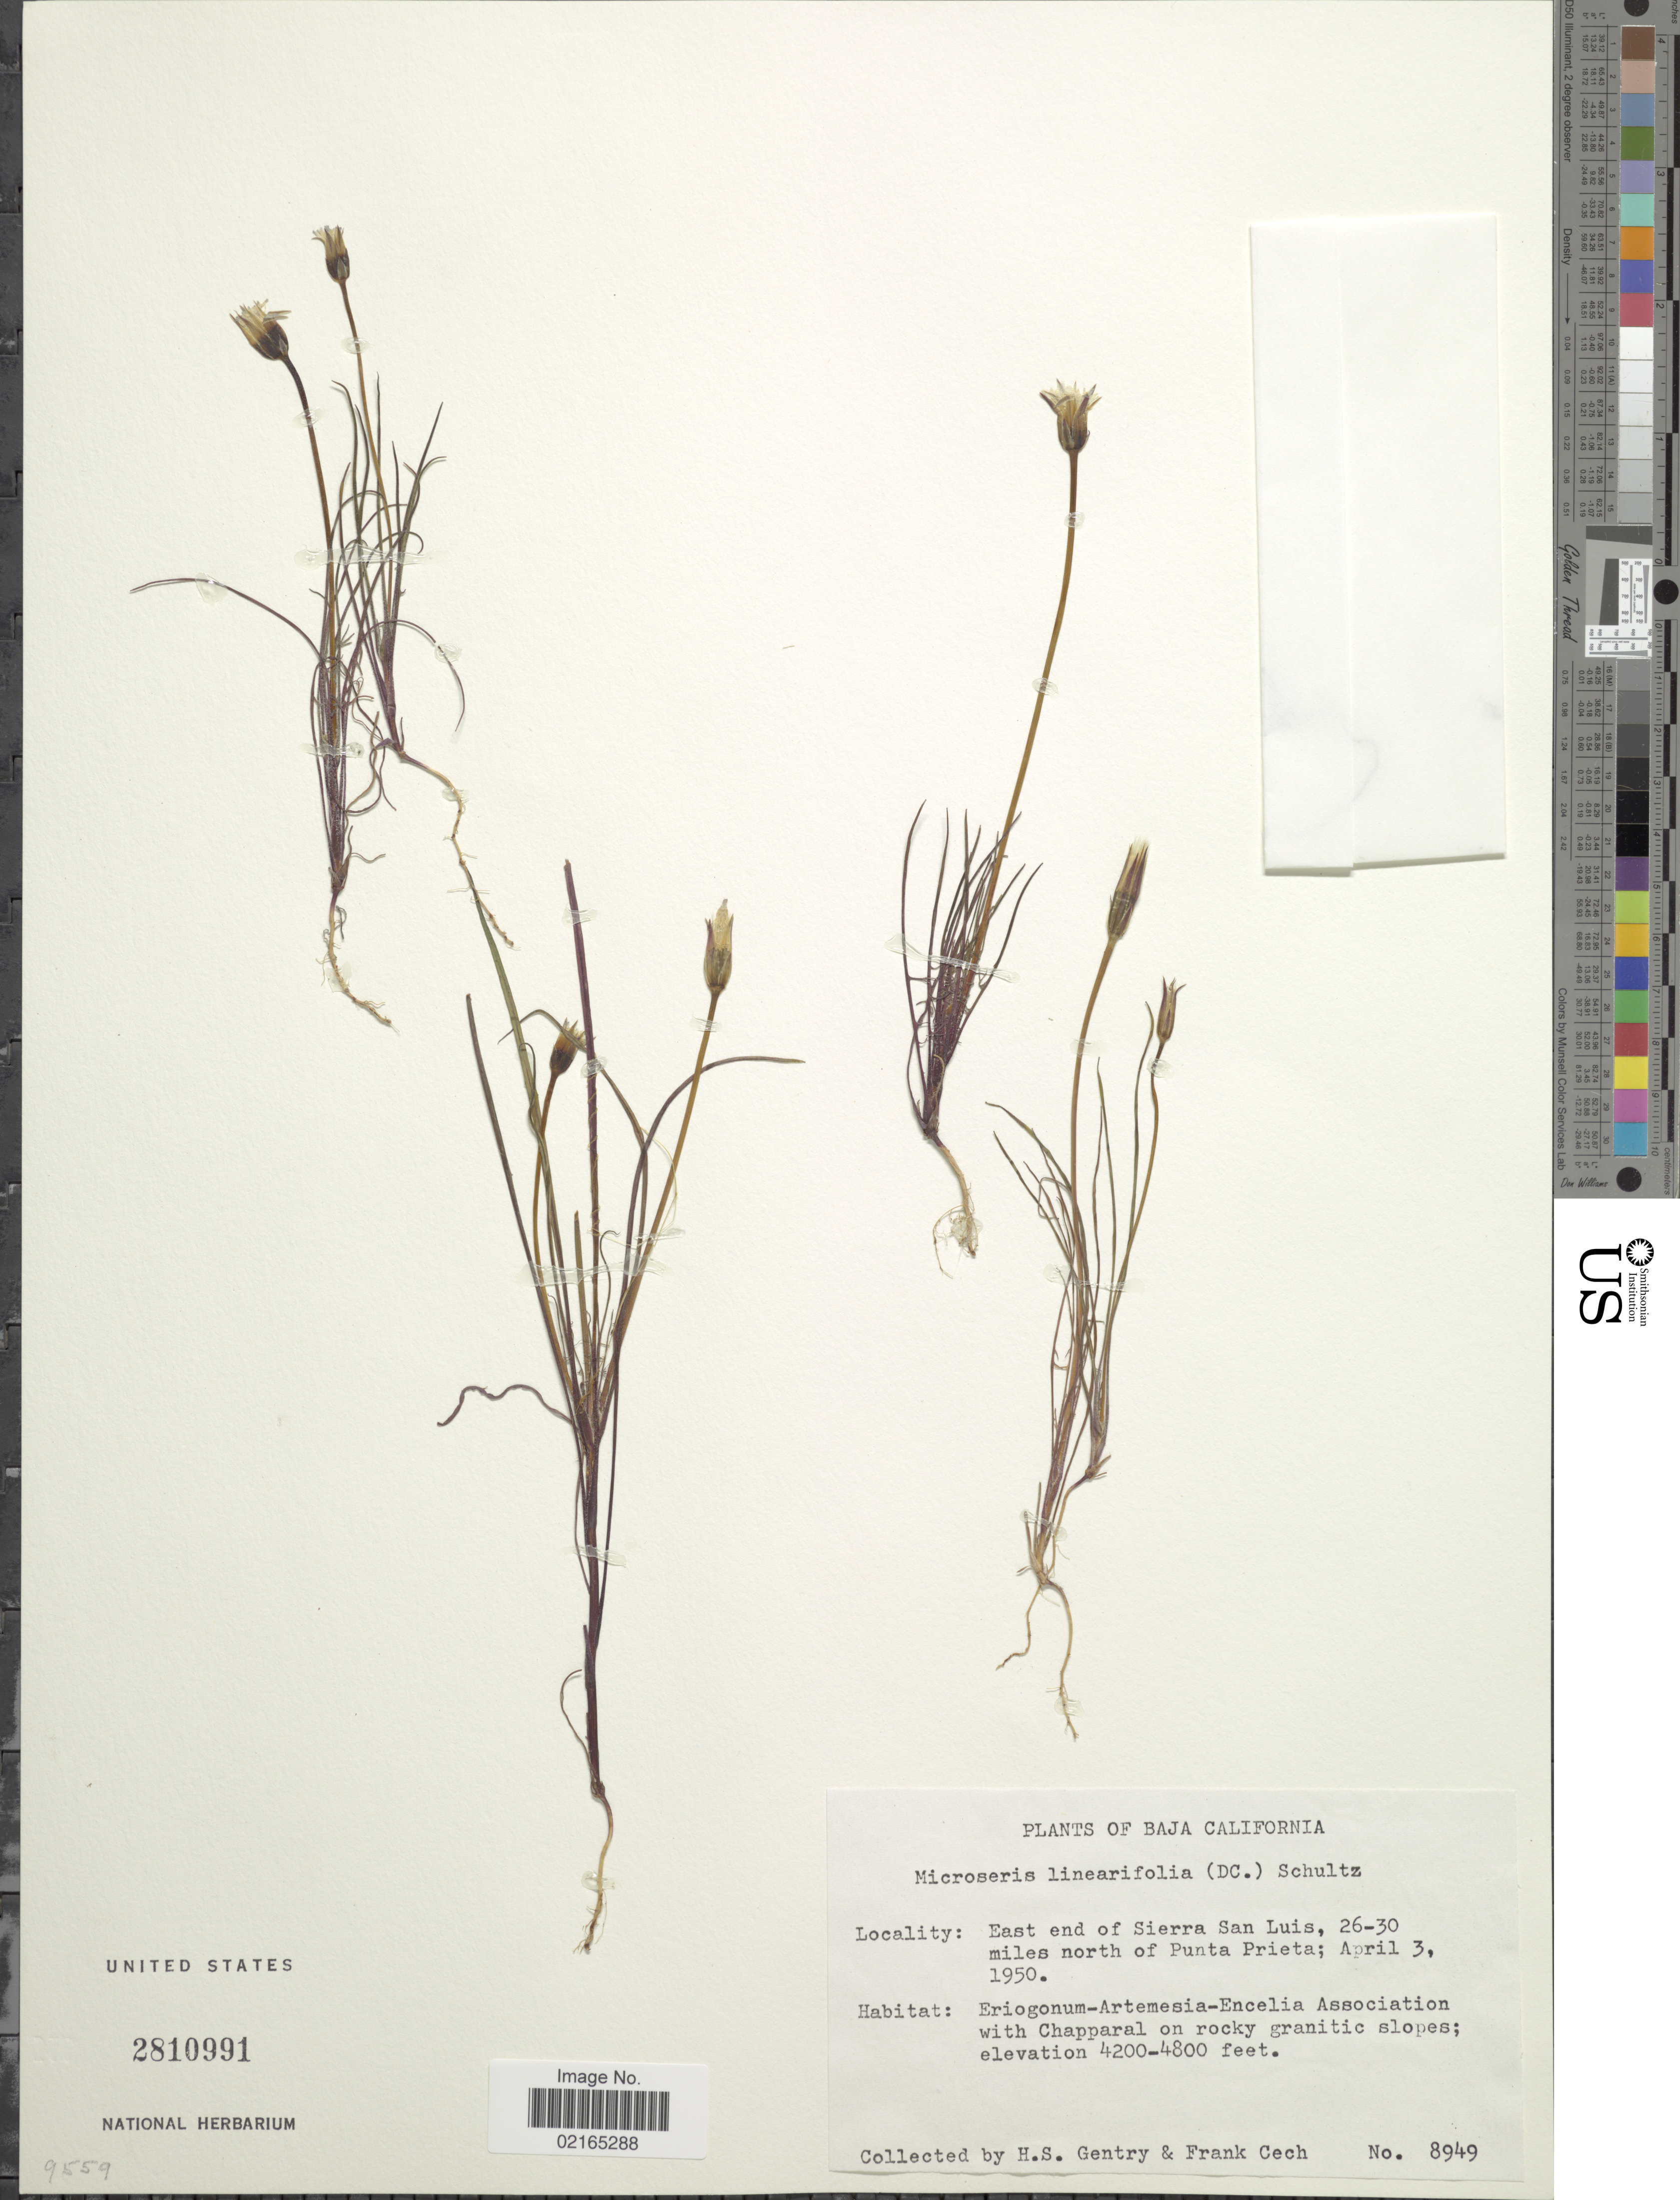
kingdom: Plantae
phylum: Tracheophyta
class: Magnoliopsida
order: Asterales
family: Asteraceae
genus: Uropappus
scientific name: Uropappus lindleyi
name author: (DC.) Nutt.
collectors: H. S. Gentry & F. Cech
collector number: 8949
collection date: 1950-04-03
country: Mexico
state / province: Baja California Norte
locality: East end of Sierra San Luis, 26-30 miles north of Punta Prieta, on rocky granitic slopes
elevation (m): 1280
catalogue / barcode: US 2810991